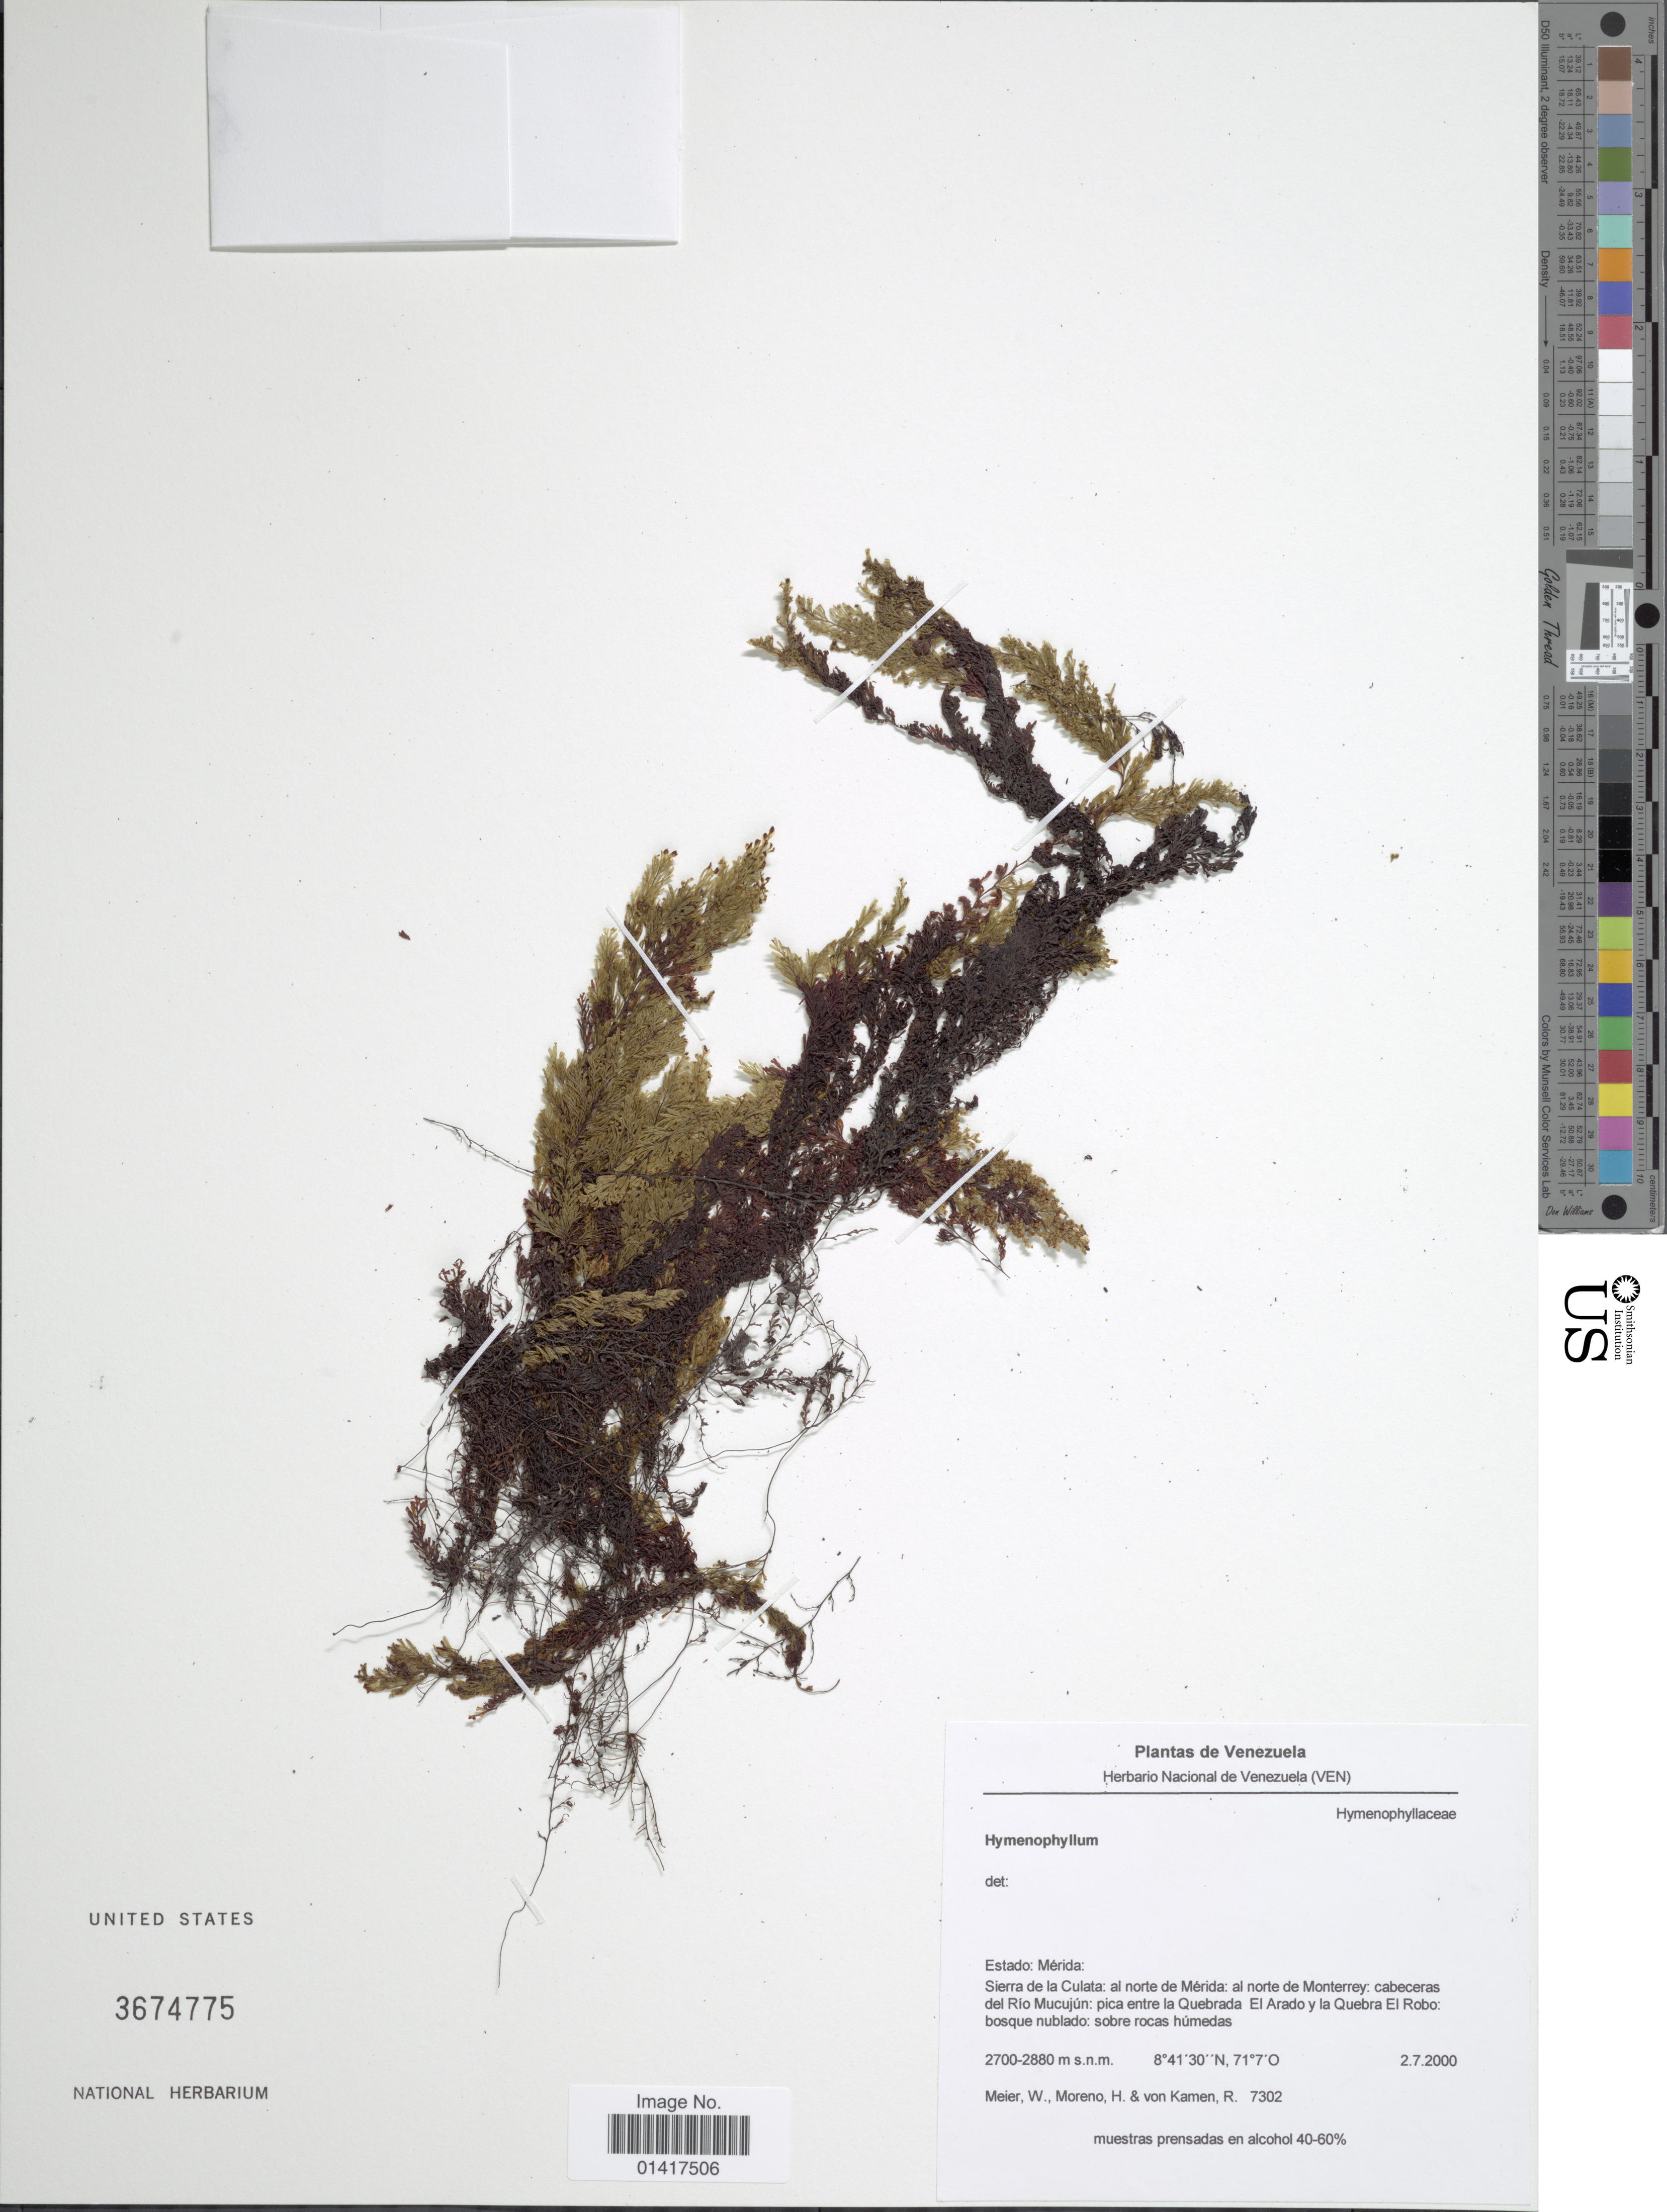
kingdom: Plantae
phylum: Tracheophyta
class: Polypodiopsida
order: Hymenophyllales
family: Hymenophyllaceae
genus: Hymenophyllum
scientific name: Hymenophyllum sp.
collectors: W. Meier, H. Moreno & R. von Kamen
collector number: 7302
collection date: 2000-07-02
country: Venezuela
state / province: Mérida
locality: Sierra de la Culata: al norte de Merida: al norte de Monterrey: cabeceras del Rio Mujucun: pica entre la Quebrada El Arado y la Quebra El Robo: bosque nublado: sobre rocas humedas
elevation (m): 2700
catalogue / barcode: US 3674775